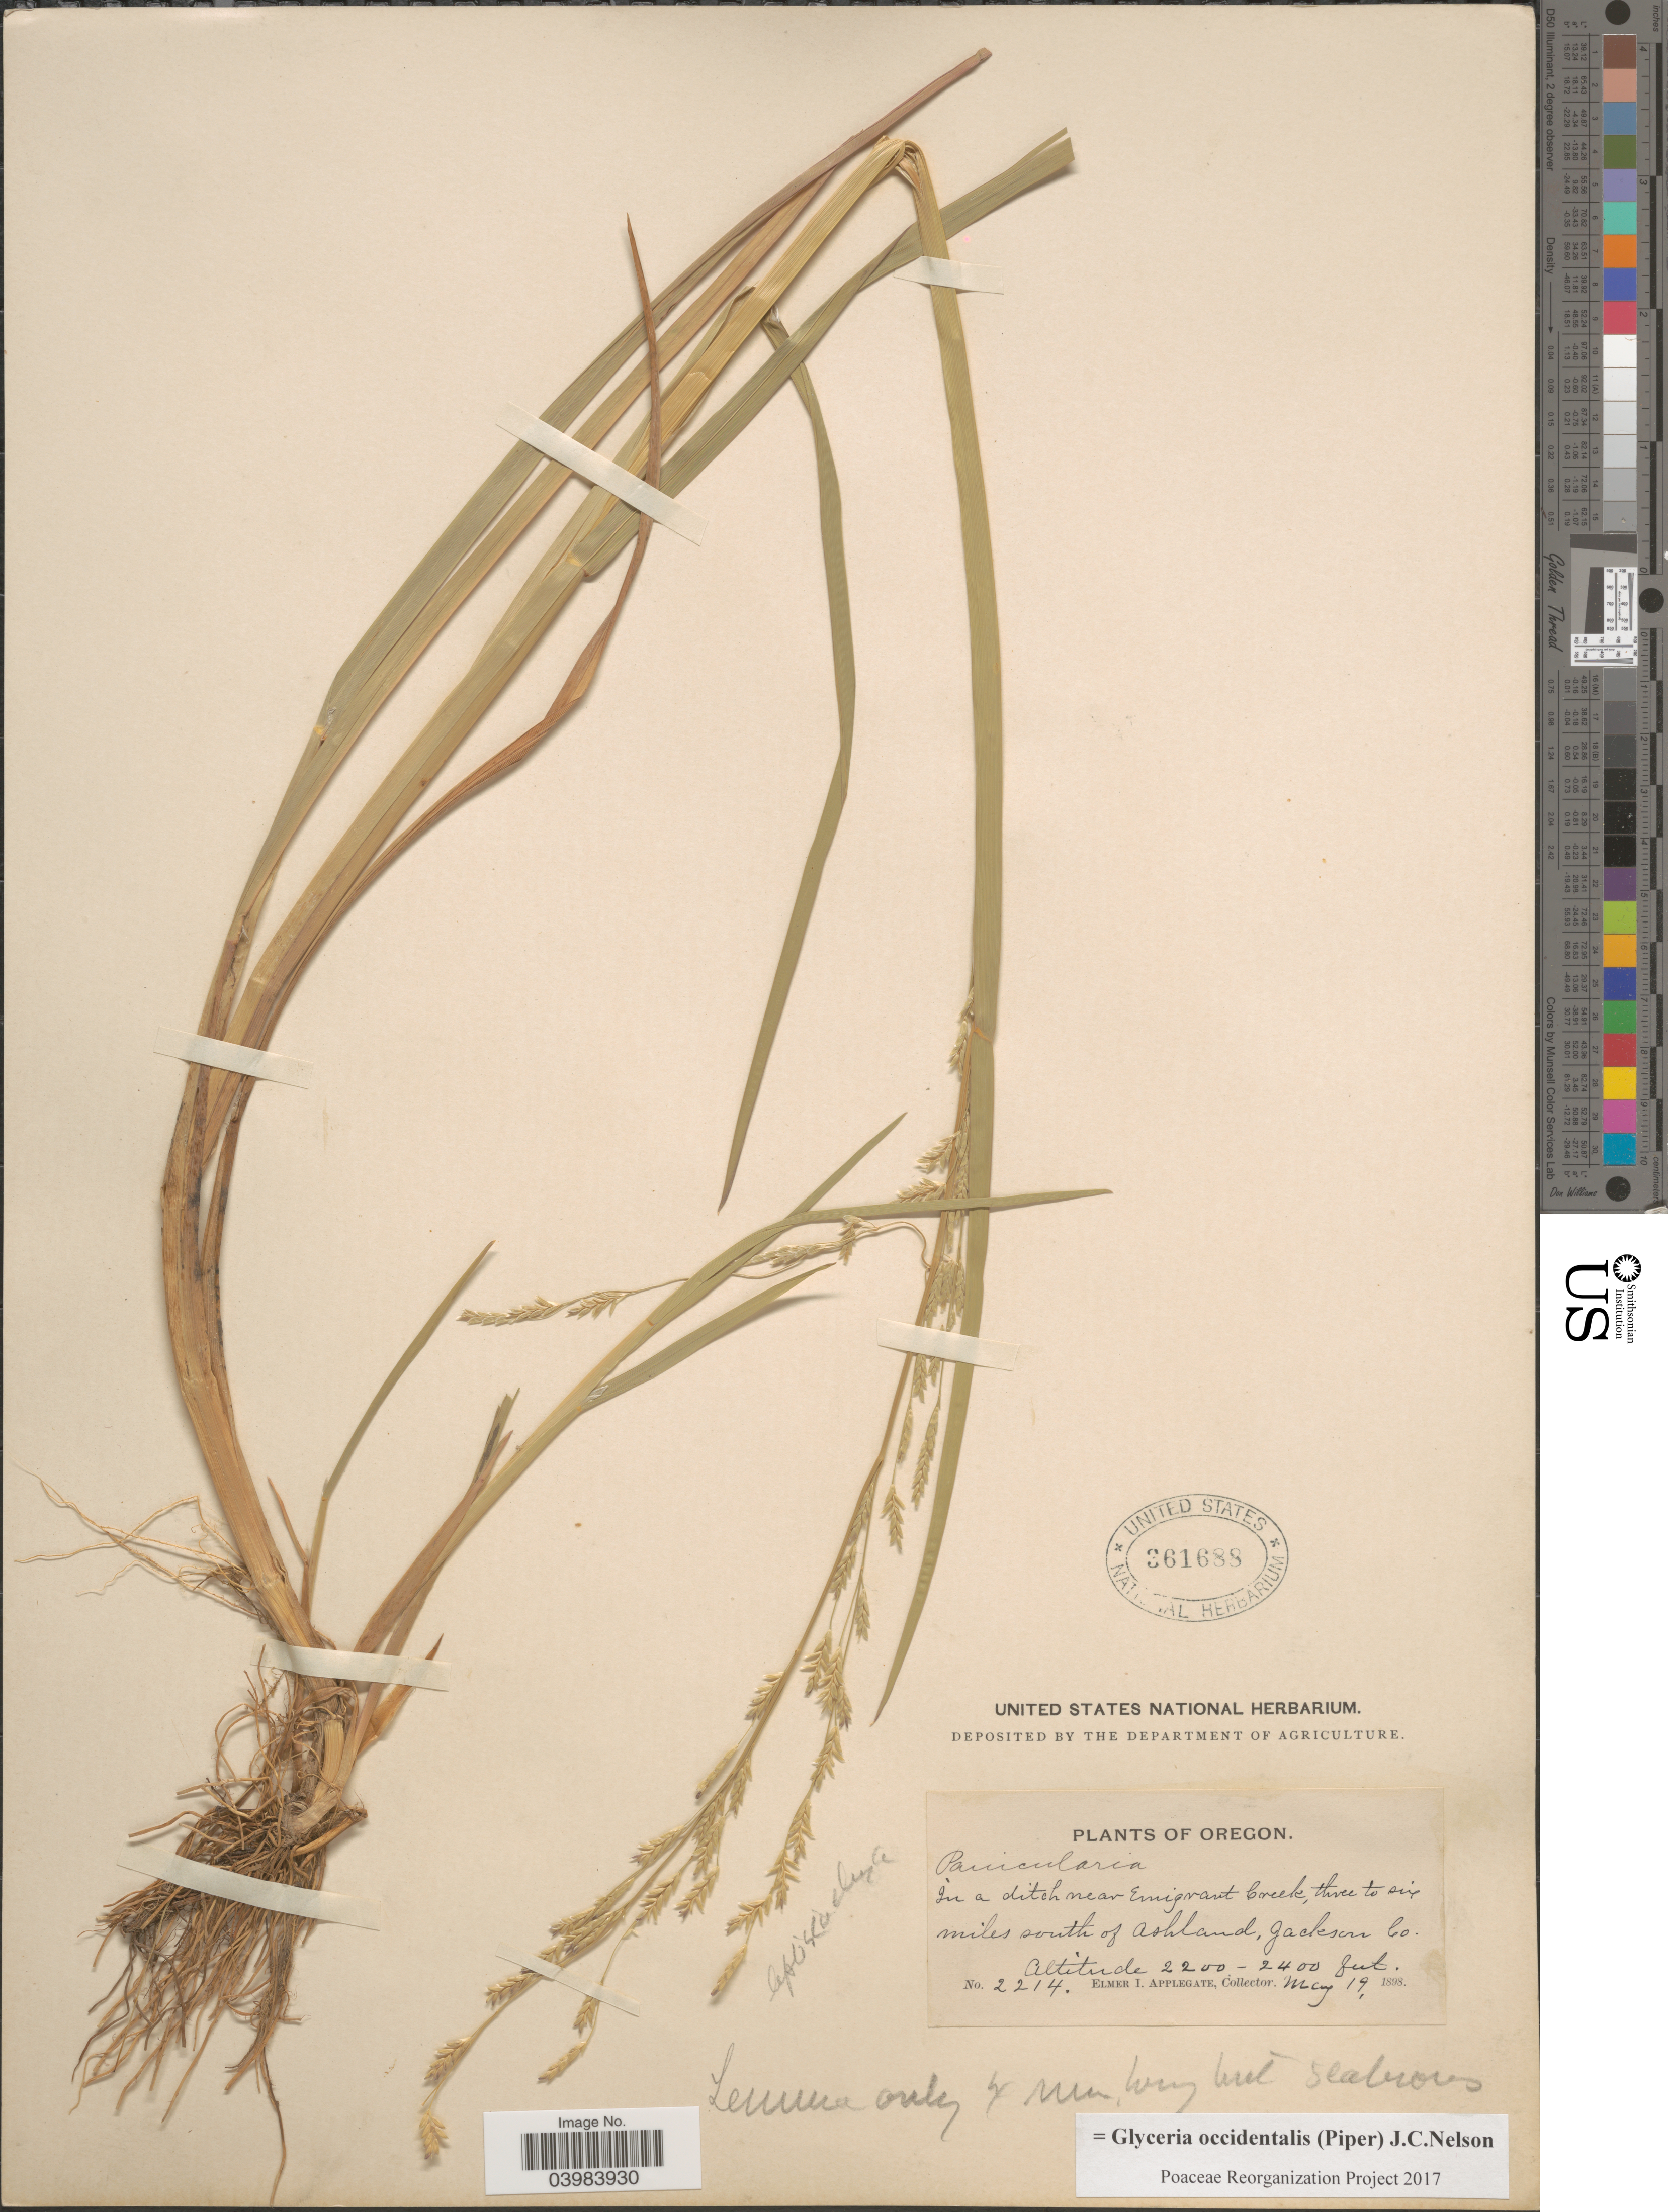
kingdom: Plantae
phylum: Tracheophyta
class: Liliopsida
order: Poales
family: Poaceae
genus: Glyceria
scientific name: Glyceria occidentalis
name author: (Piper) J.C. Nelson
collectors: E. I. Applegate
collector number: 2214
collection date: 1898-05-19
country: United States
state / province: Oregon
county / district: Jackson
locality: In a ditch near Emigrant Creek, three to six miles south of Ashland, Jackson Co.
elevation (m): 671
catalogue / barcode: US 361688